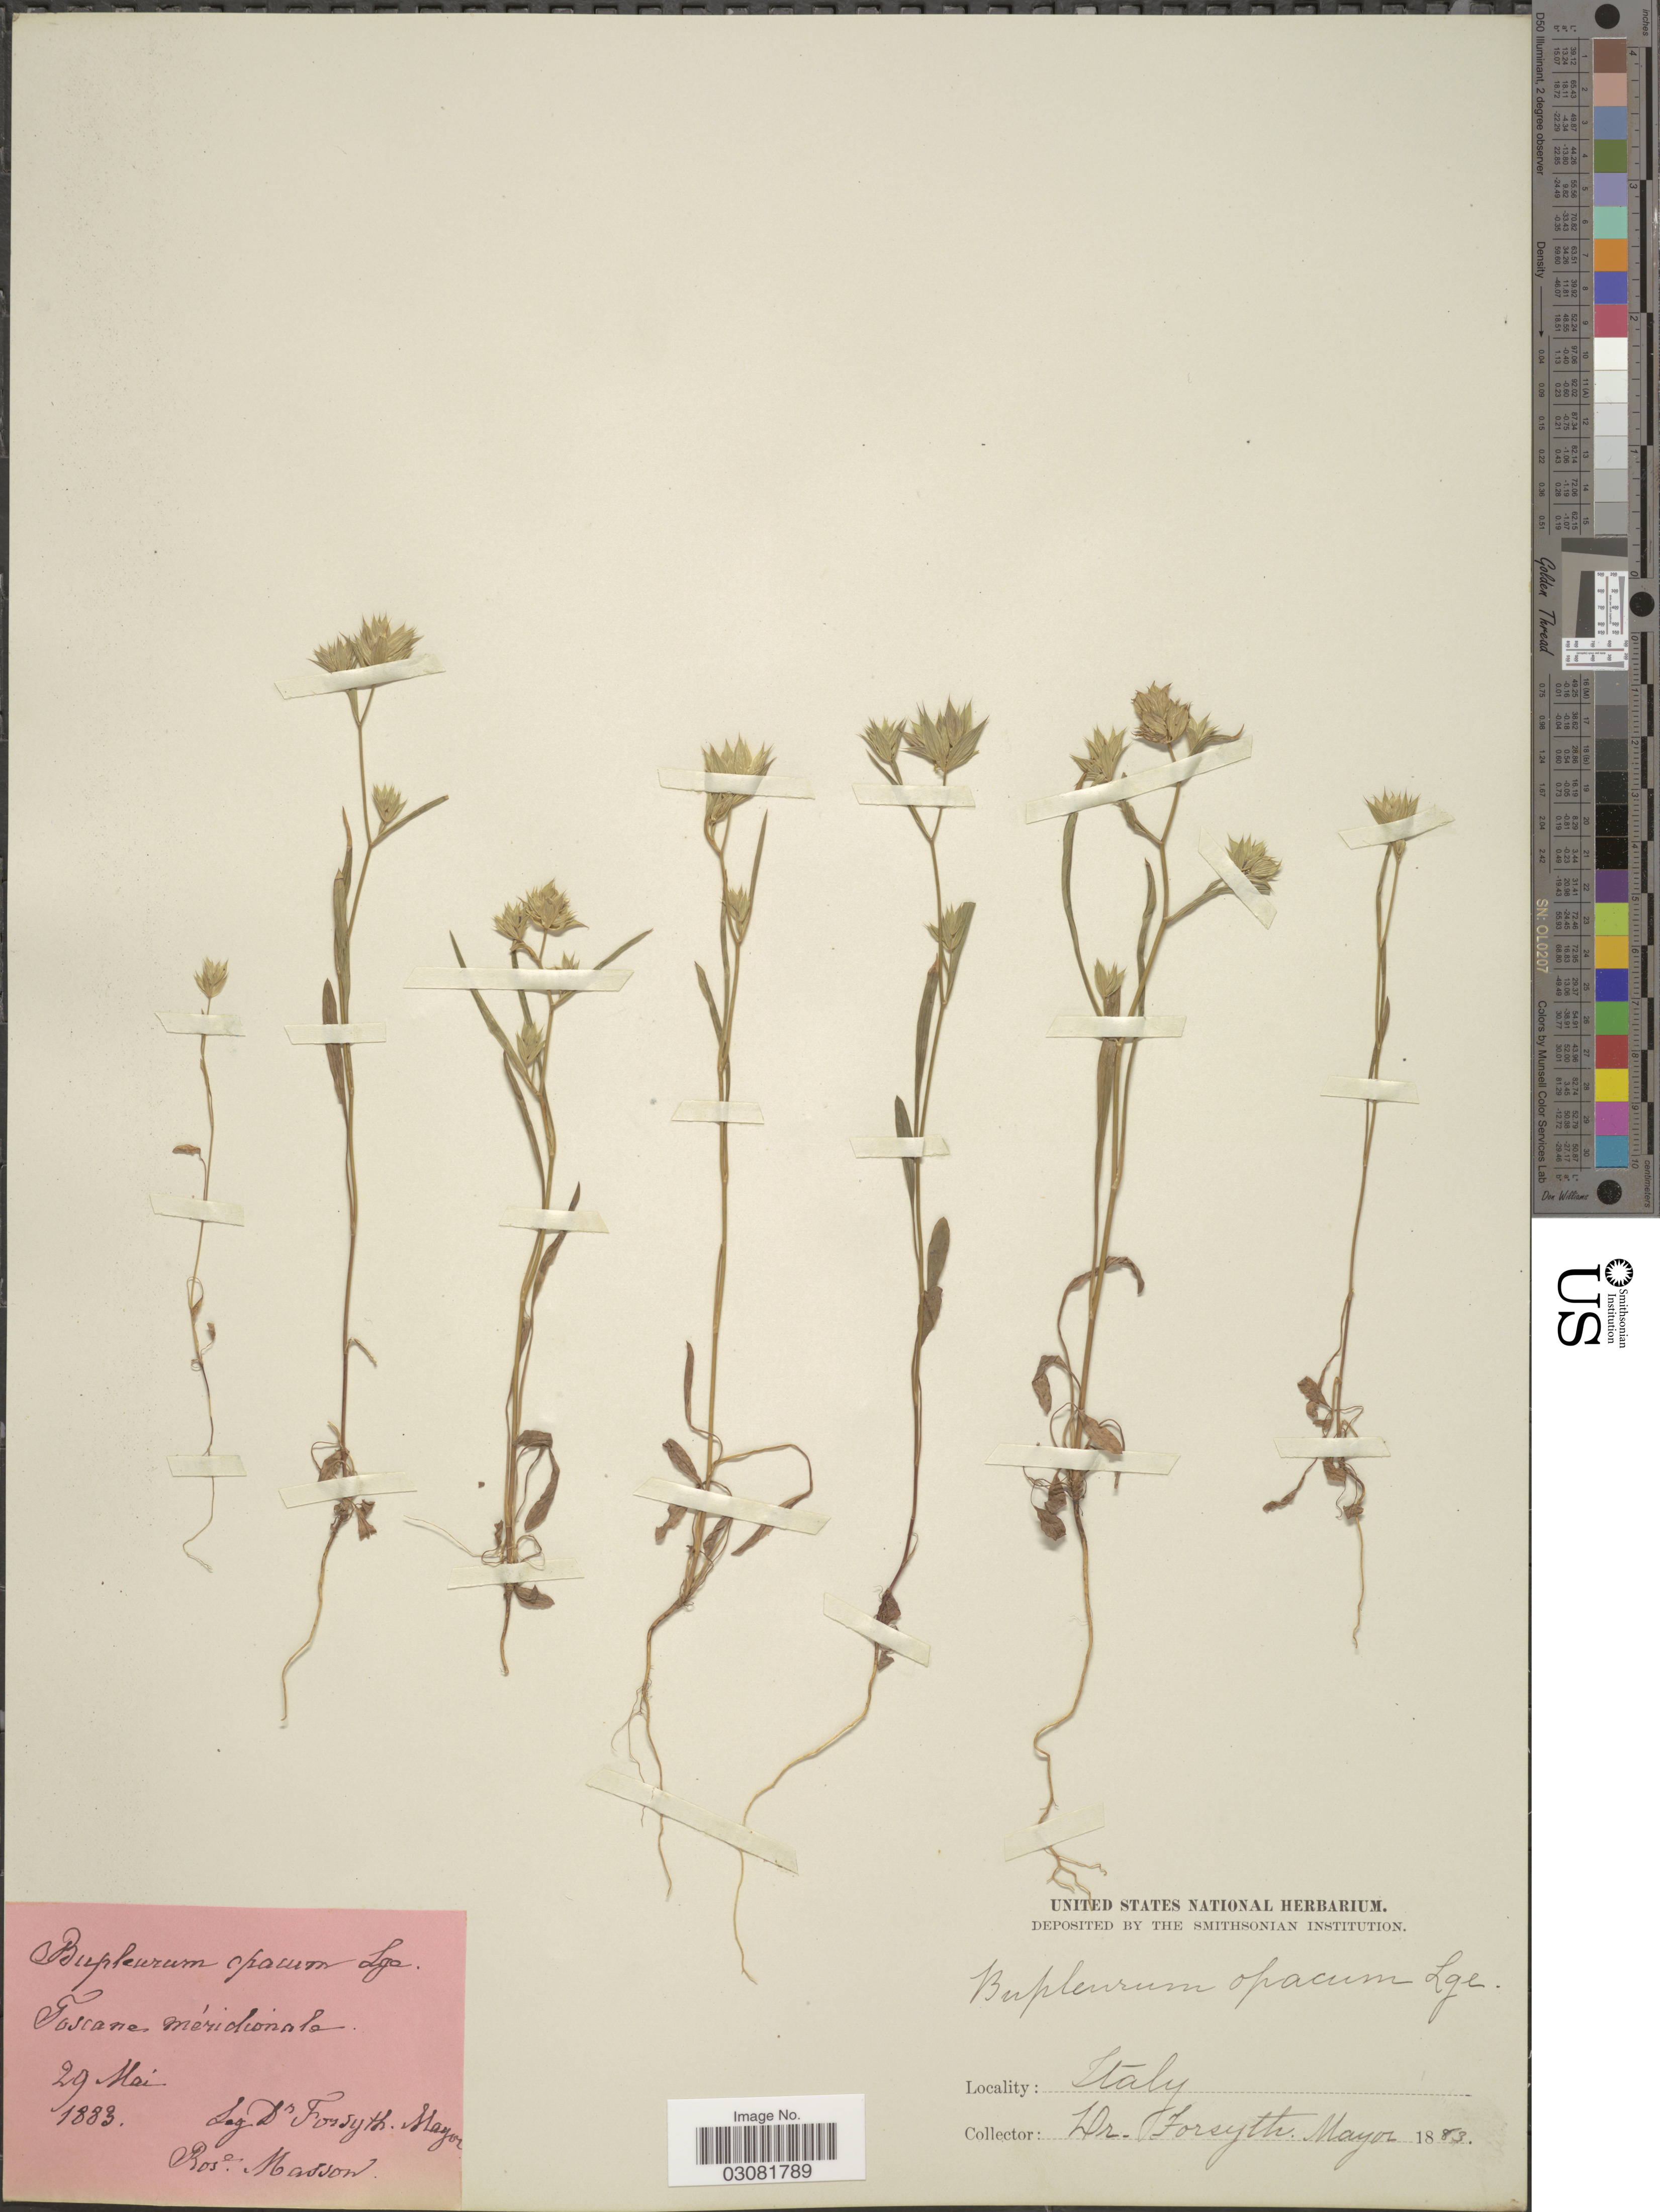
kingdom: Plantae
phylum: Tracheophyta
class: Magnoliopsida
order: Apiales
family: Apiaceae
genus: Bupleurum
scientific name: Bupleurum baldense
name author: Turra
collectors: -- Forsyth & R. Masson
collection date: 1883-05-29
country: Italy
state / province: Tuscany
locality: Tuscane méridionale.